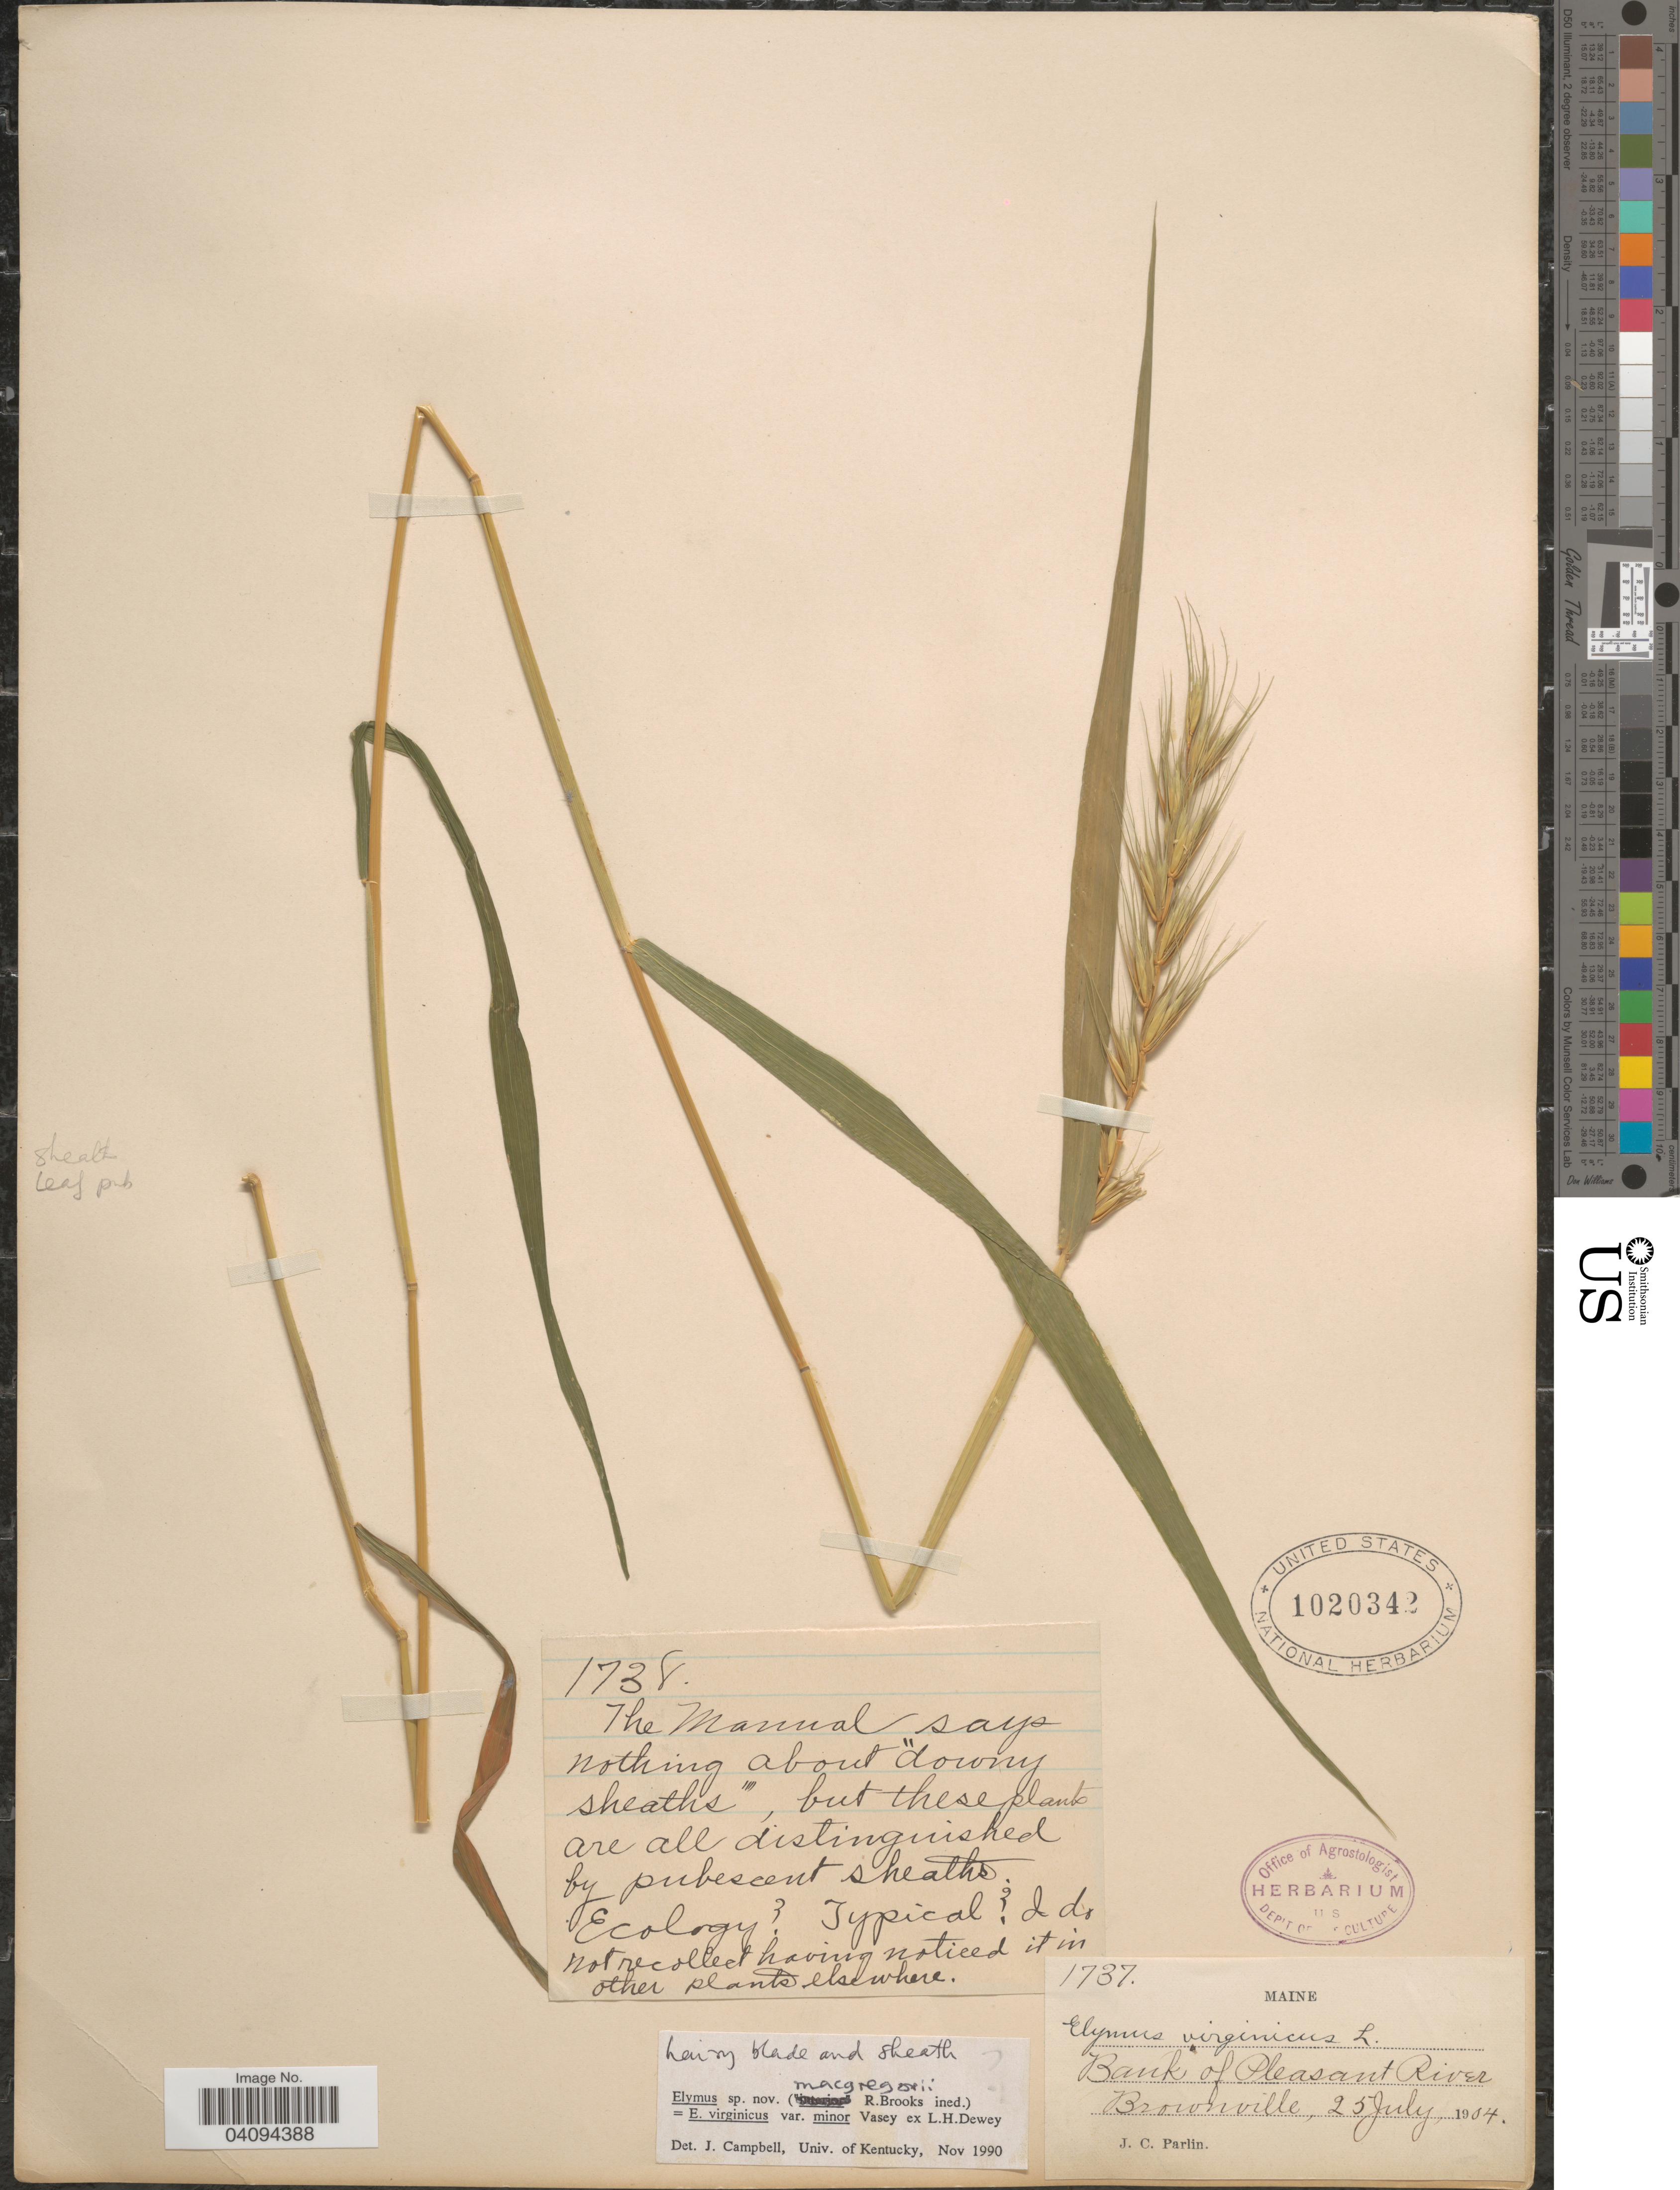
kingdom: Plantae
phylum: Tracheophyta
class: Liliopsida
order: Poales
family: Poaceae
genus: Elymus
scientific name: Elymus macgregorii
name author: R.E. Brooks & J.J.N. Campb.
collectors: J. Parlin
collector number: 1737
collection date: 1904-07-25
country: United States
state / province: Maine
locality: Bank of Pleasant River. Brownville.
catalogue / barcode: US 1020342